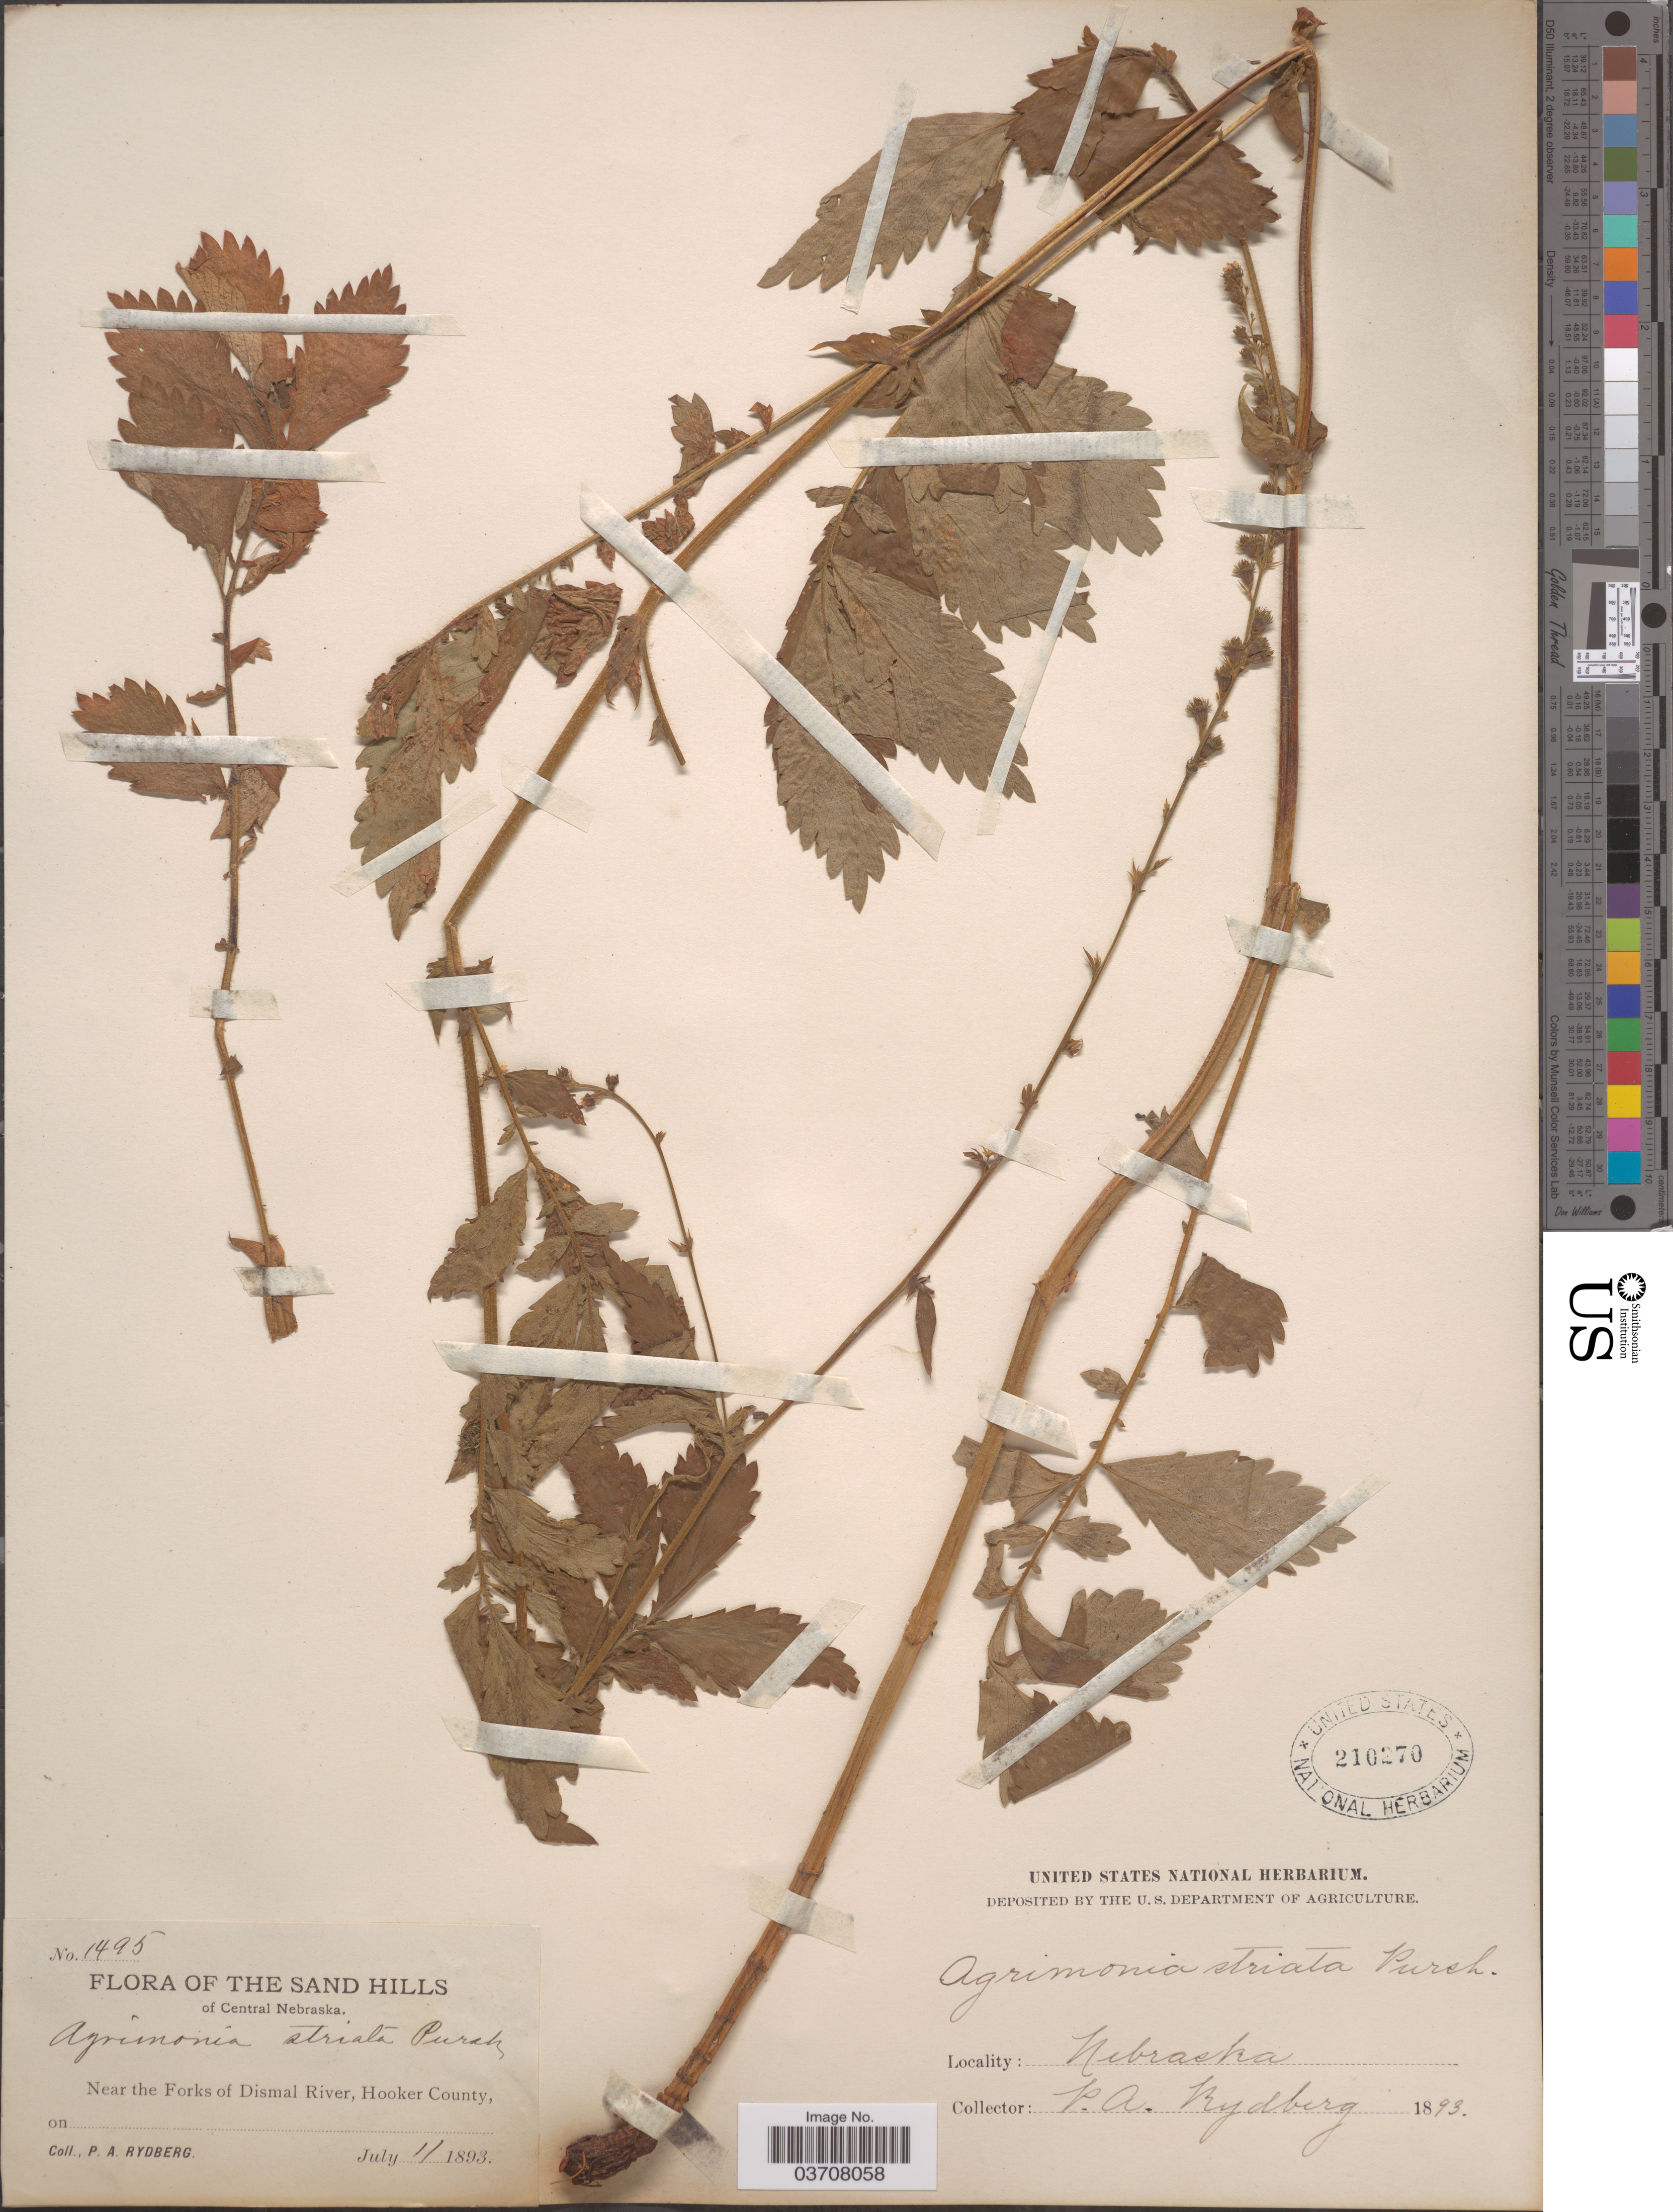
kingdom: Plantae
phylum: Tracheophyta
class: Magnoliopsida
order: Rosales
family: Rosaceae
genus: Agrimonia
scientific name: Agrimonia striata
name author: Michx.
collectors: P. A. Rydberg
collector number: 1495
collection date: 1893-07-11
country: United States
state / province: Nebraska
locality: The Sand Hills of Central Nebraska. Near the Forks of Dismal River, Hooker County.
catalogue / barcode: US 210270